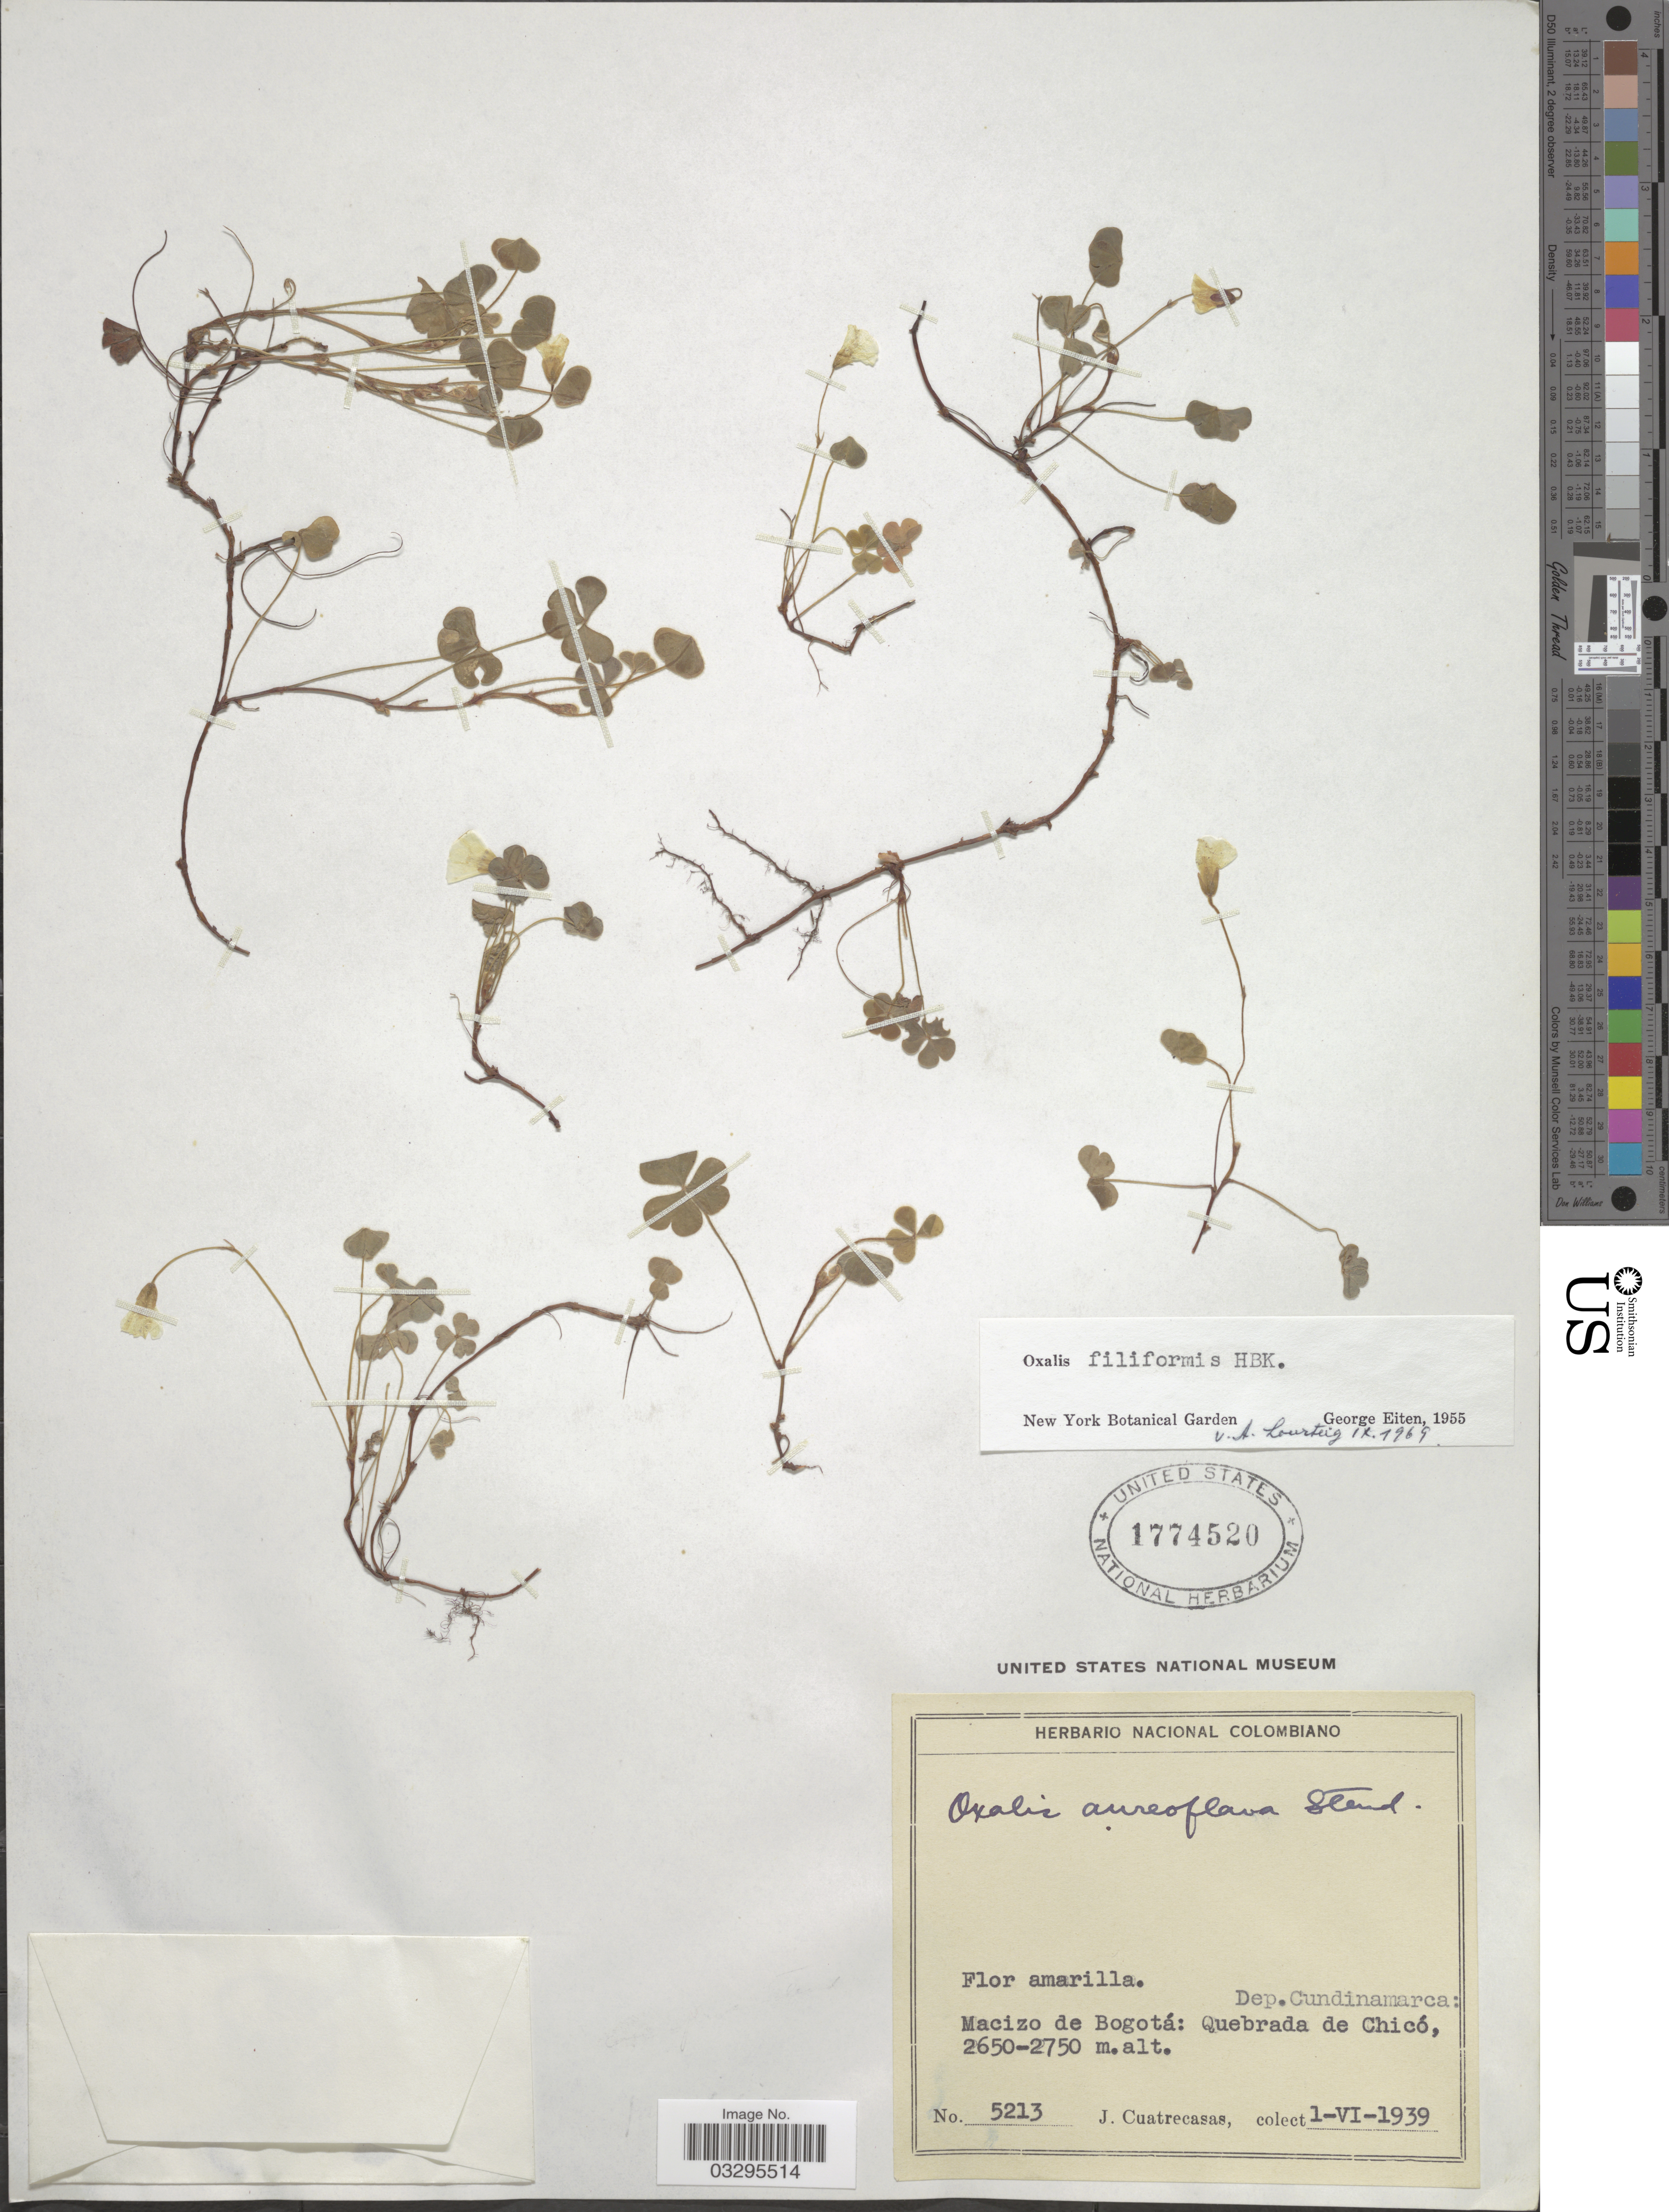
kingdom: Plantae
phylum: Tracheophyta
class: Magnoliopsida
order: Oxalidales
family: Oxalidaceae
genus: Oxalis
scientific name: Oxalis filiformis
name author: Kunth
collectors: J. Cuatrecasas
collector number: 5213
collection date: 1939-06-01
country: Colombia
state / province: Cundinamarca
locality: Macizo de Bogotá: Quebrada de Chicó.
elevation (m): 2650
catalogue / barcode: US 1774520